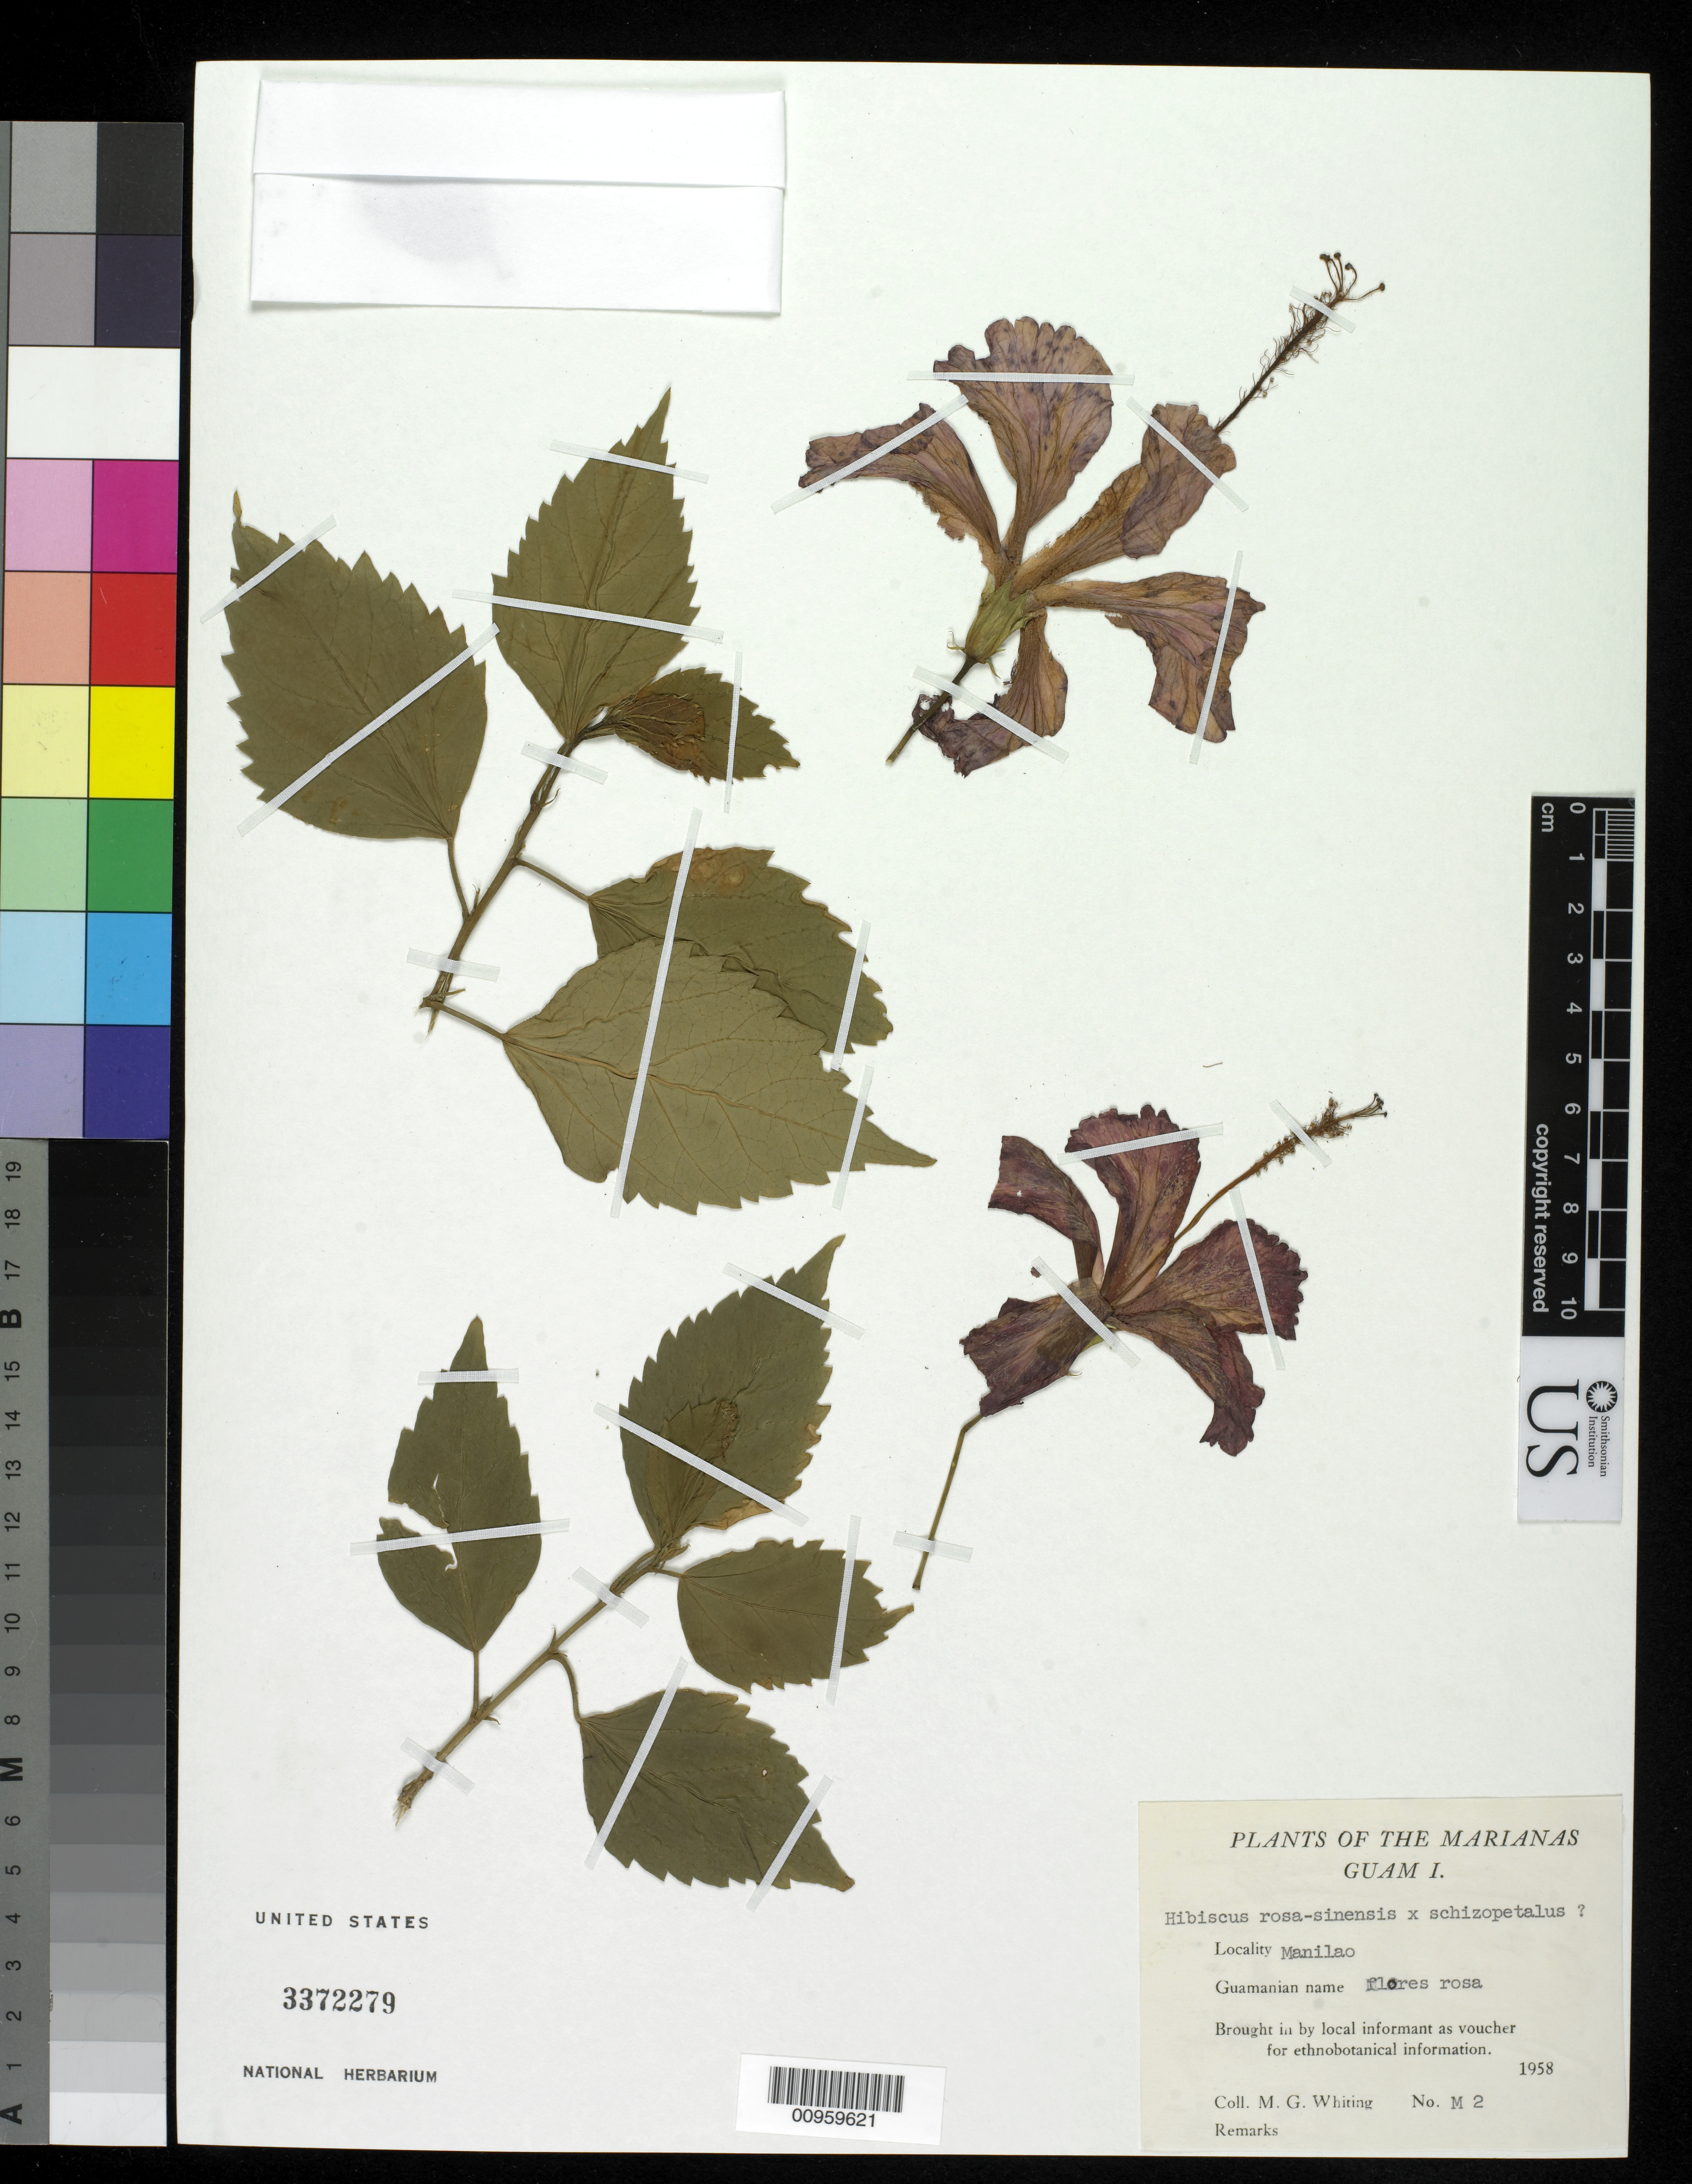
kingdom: Plantae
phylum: Tracheophyta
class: Magnoliopsida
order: Malvales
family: Malvaceae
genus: Hibiscus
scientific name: Hibiscus sp.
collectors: M. Whiting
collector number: M 2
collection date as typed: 1958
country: Guam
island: Guam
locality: Manilao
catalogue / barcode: US 3372279